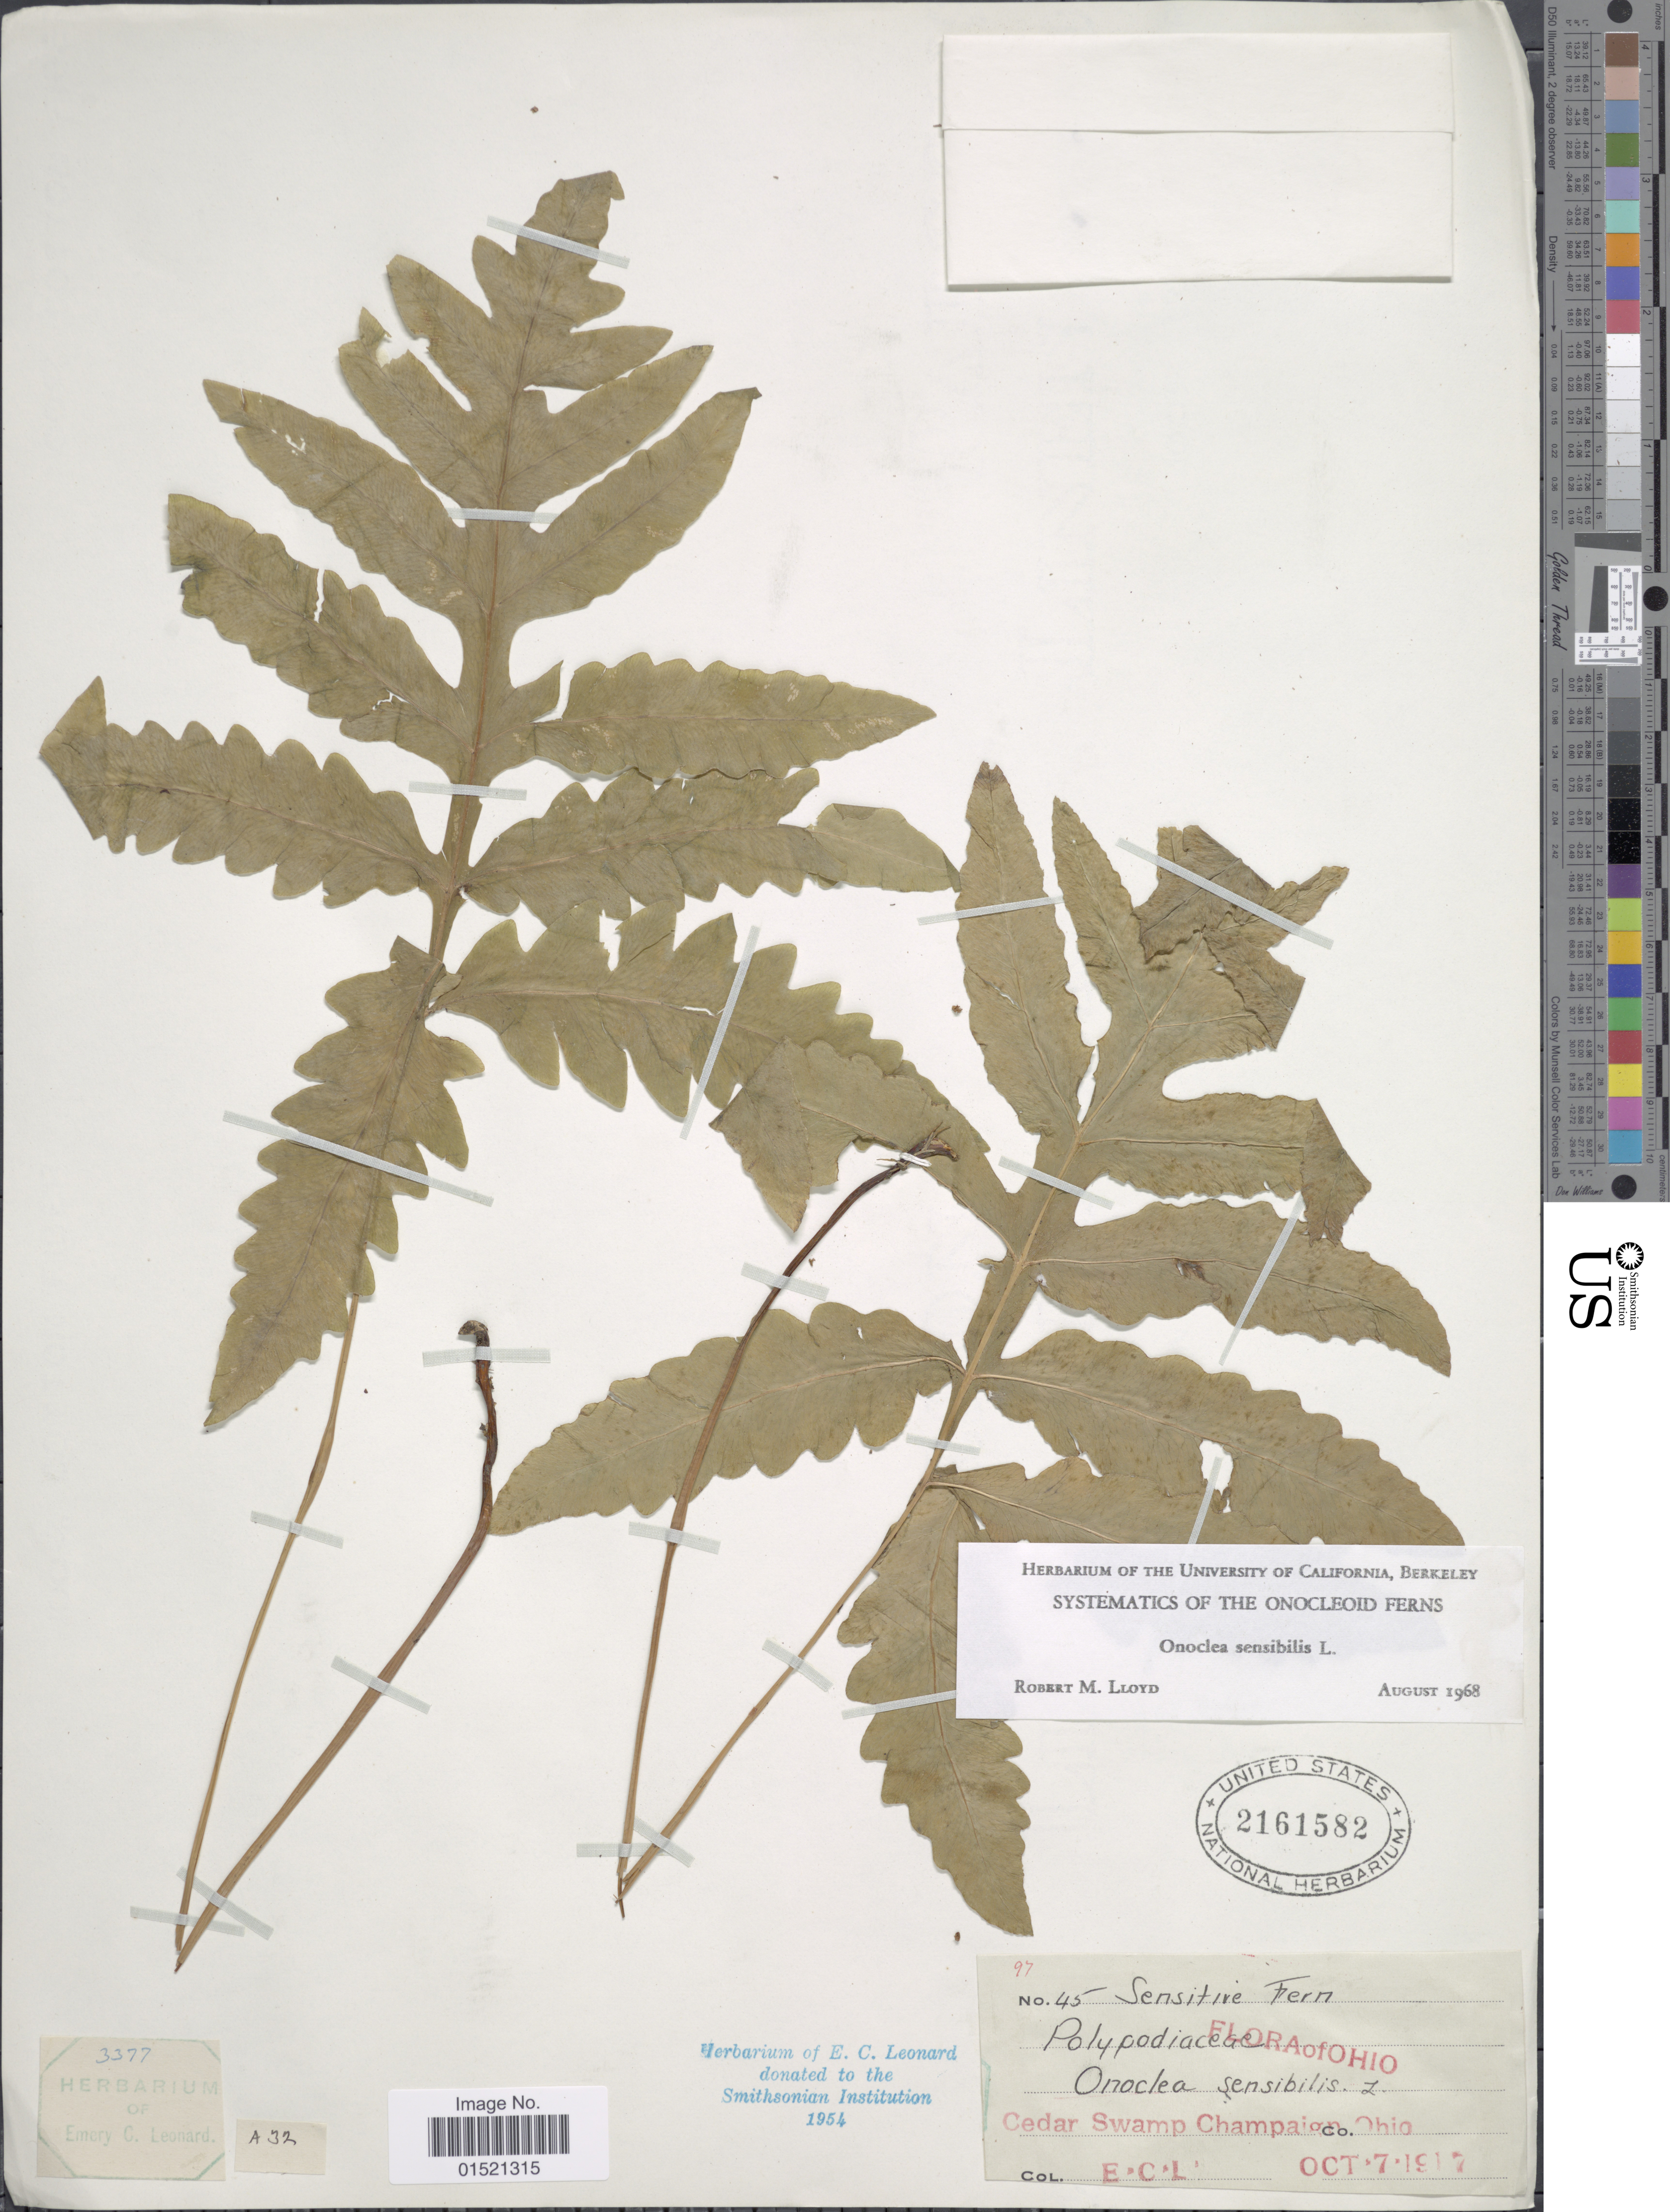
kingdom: Plantae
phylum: Tracheophyta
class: Polypodiopsida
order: Polypodiales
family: Onocleaceae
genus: Onoclea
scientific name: Onoclea sensibilis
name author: L.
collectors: E. C. Leonard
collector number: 45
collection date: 1917-10-07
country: United States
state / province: Ohio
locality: Cedar Swamp Champaign Co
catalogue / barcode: US 2161582